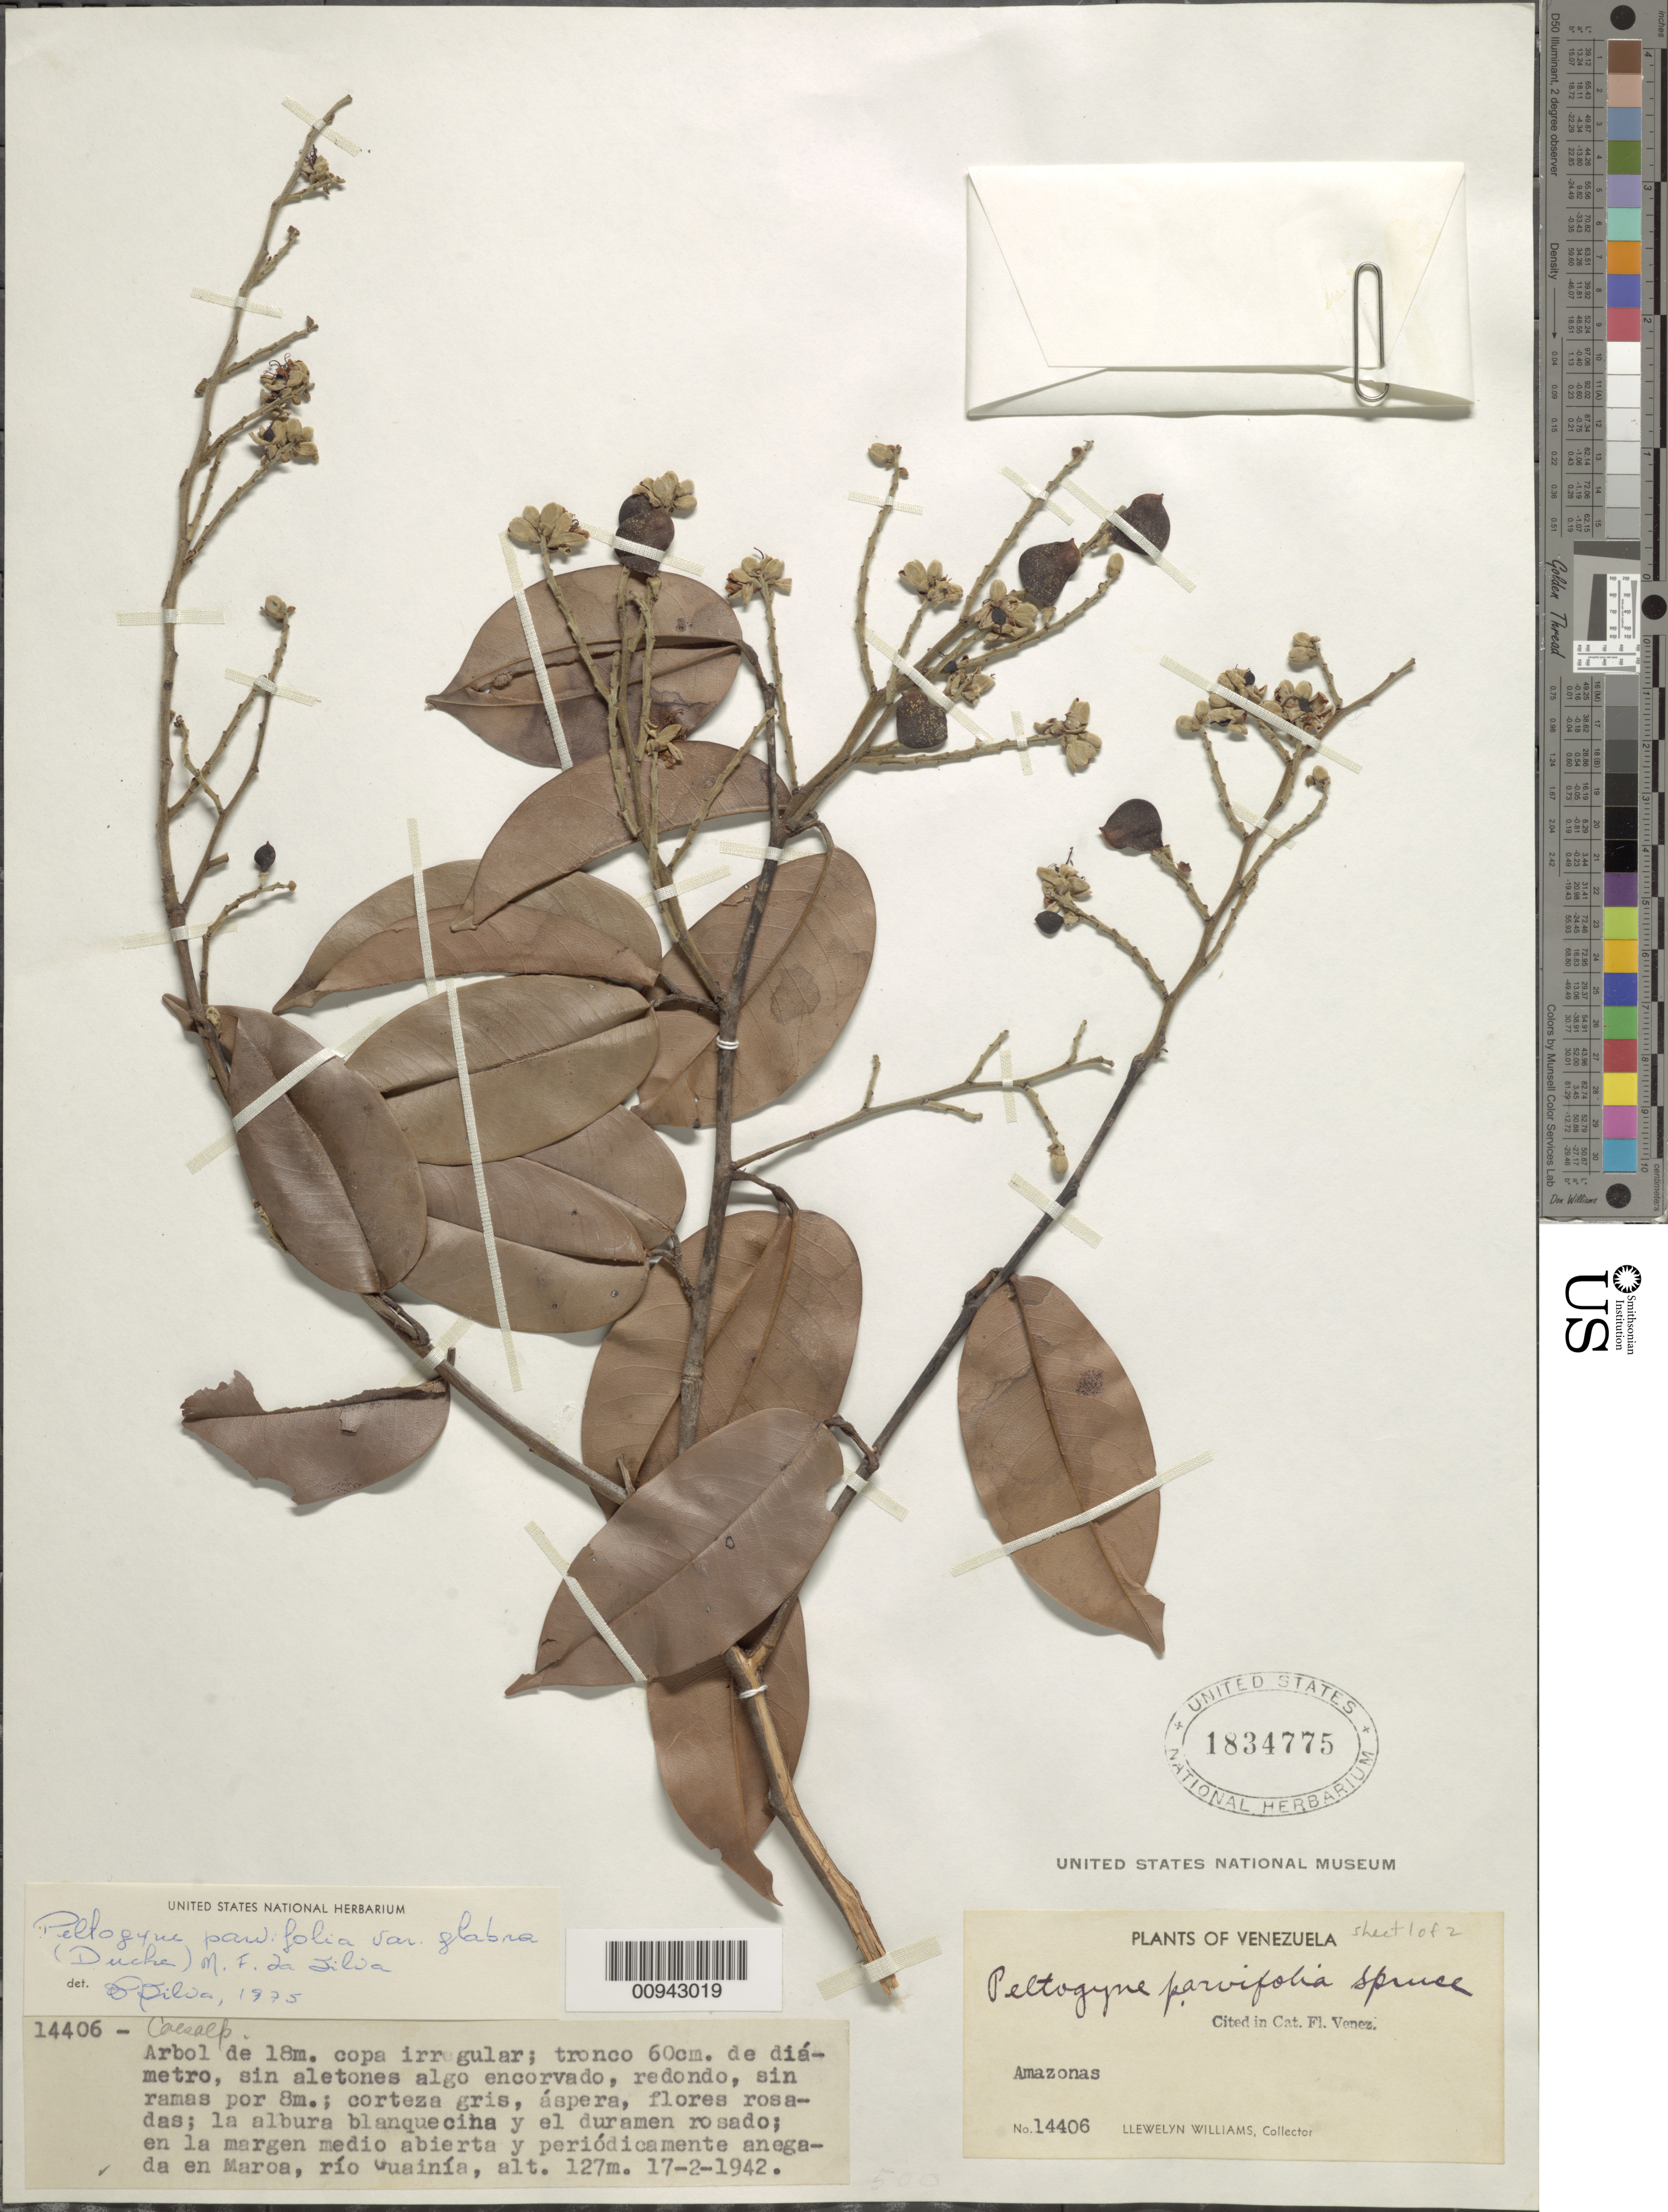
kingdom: Plantae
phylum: Tracheophyta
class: Magnoliopsida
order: Fabales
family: Fabaceae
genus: Peltogyne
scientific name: Peltogyne parvifolia var. glabra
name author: (Ducke) M.F. Silva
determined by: Silva, M. F. da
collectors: Ll. Williams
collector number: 14406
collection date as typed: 17-Feb-42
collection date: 1942-02-17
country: Venezuela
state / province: Amazonas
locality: Maroa, Río Guainía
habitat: Margen medio abierta y periodicamente anegada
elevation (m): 127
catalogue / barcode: US 1834775